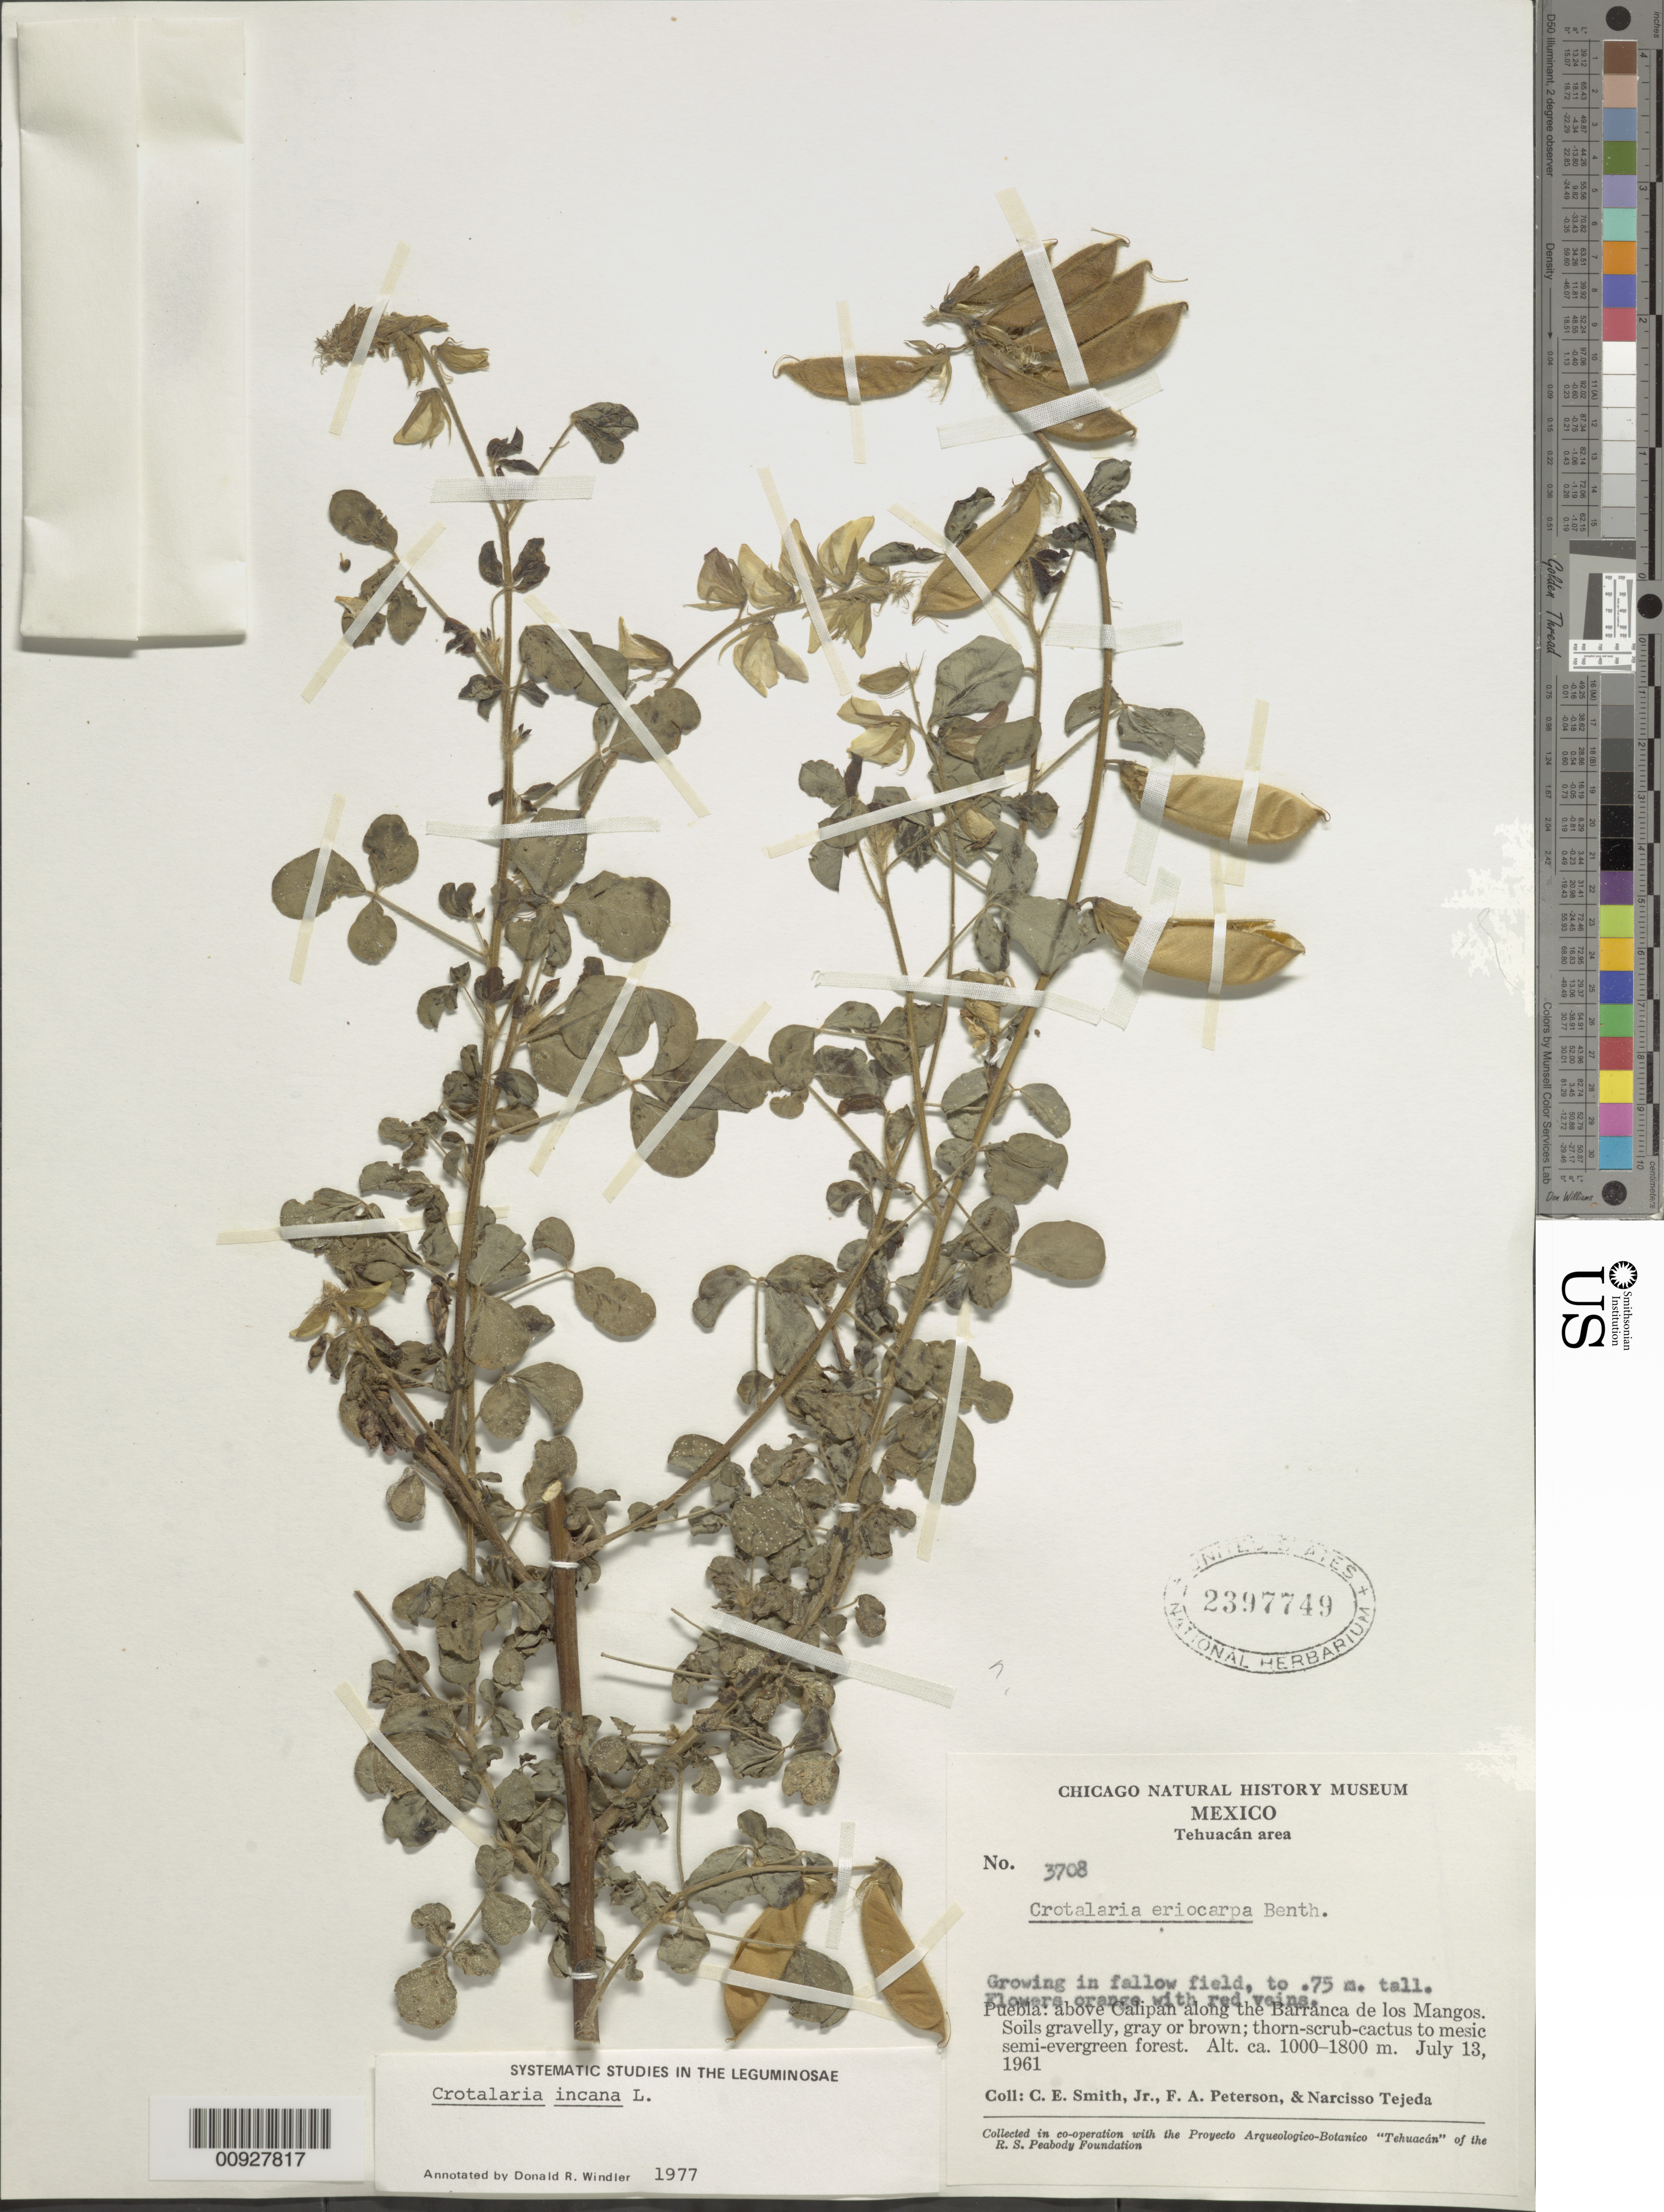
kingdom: Plantae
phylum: Tracheophyta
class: Magnoliopsida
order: Fabales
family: Fabaceae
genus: Crotalaria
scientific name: Crotalaria incana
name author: L.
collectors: C. E. Smith Jr., F. A. Peterson & N. Tejeda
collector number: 3708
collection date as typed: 13 Jul 1961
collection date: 1961-07-13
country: Mexico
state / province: Puebla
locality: Puebla: above Calipan along the Barranca de los Mangos.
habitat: Growing in fallow field. Soils gravelly, gray or brown; thorn-scrub-cactus to mesic semi-evergreen forest.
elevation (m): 1800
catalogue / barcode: US 2397749